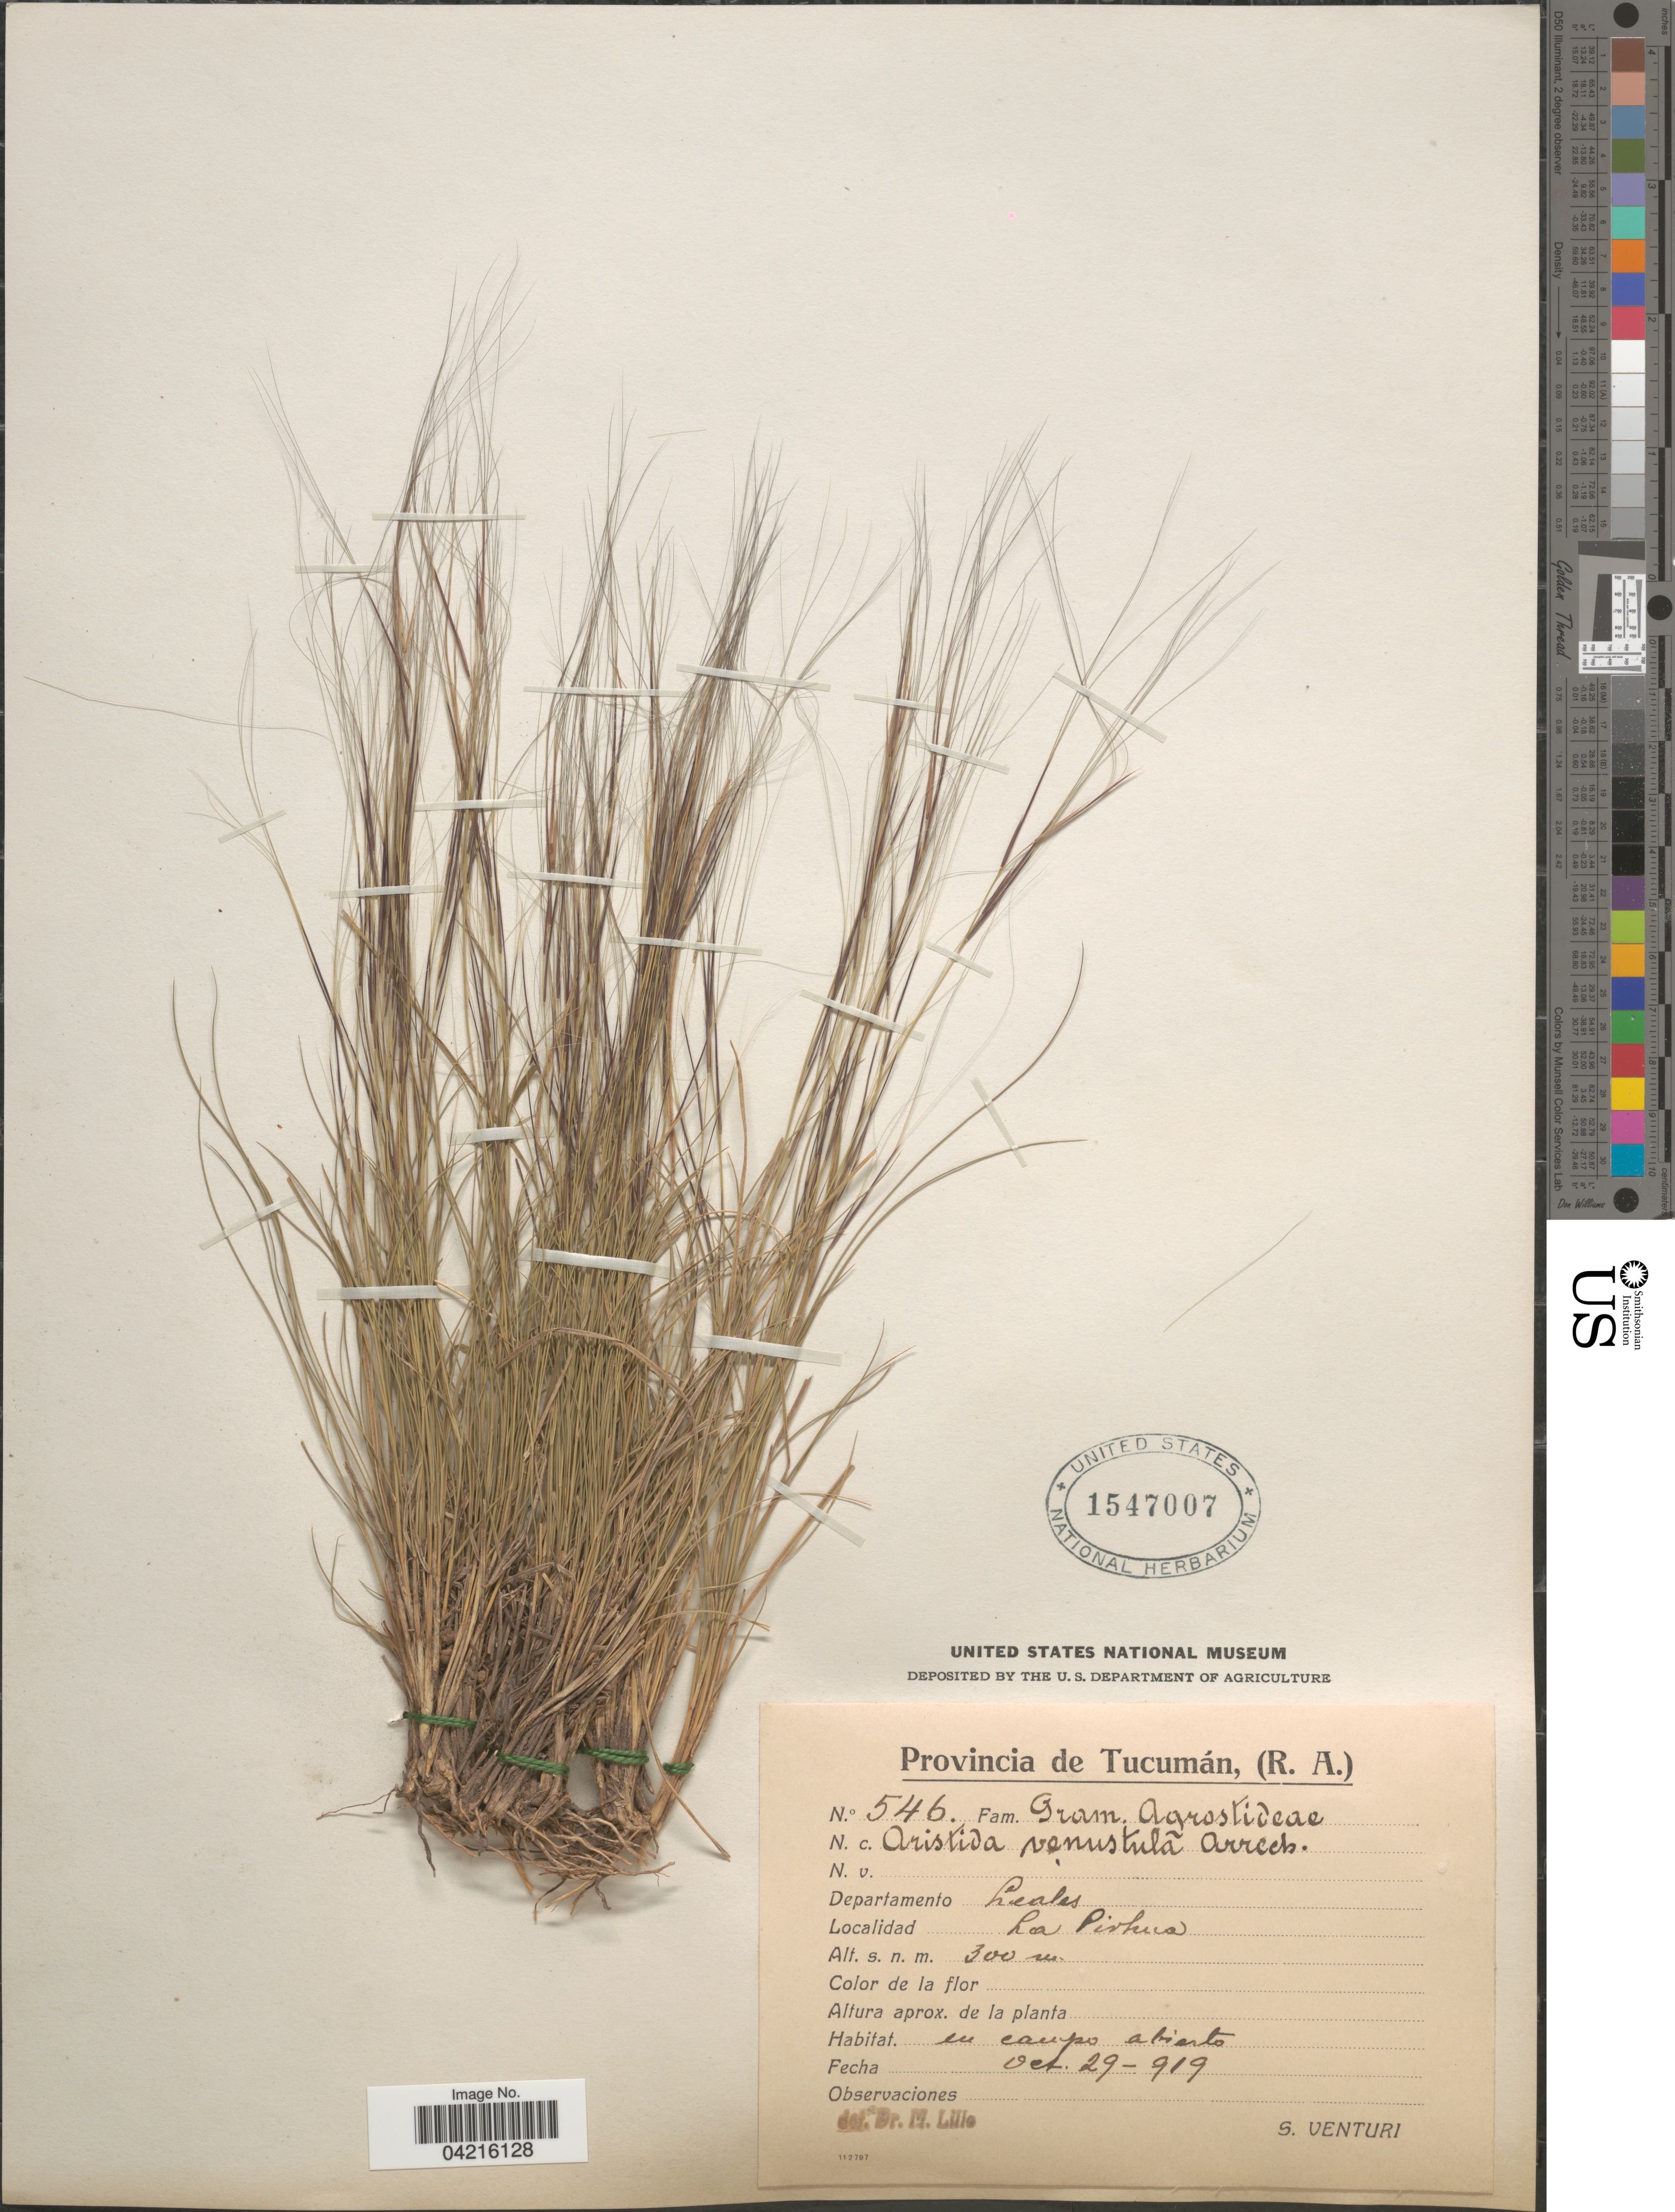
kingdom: Plantae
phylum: Tracheophyta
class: Liliopsida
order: Poales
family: Poaceae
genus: Aristida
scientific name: Aristida venustula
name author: Arechav.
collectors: S. Venturi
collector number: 546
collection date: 1919-10-29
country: Argentina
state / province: Tucuman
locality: Departamento Leales. La Pirhua.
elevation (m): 300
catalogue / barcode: US 1547007